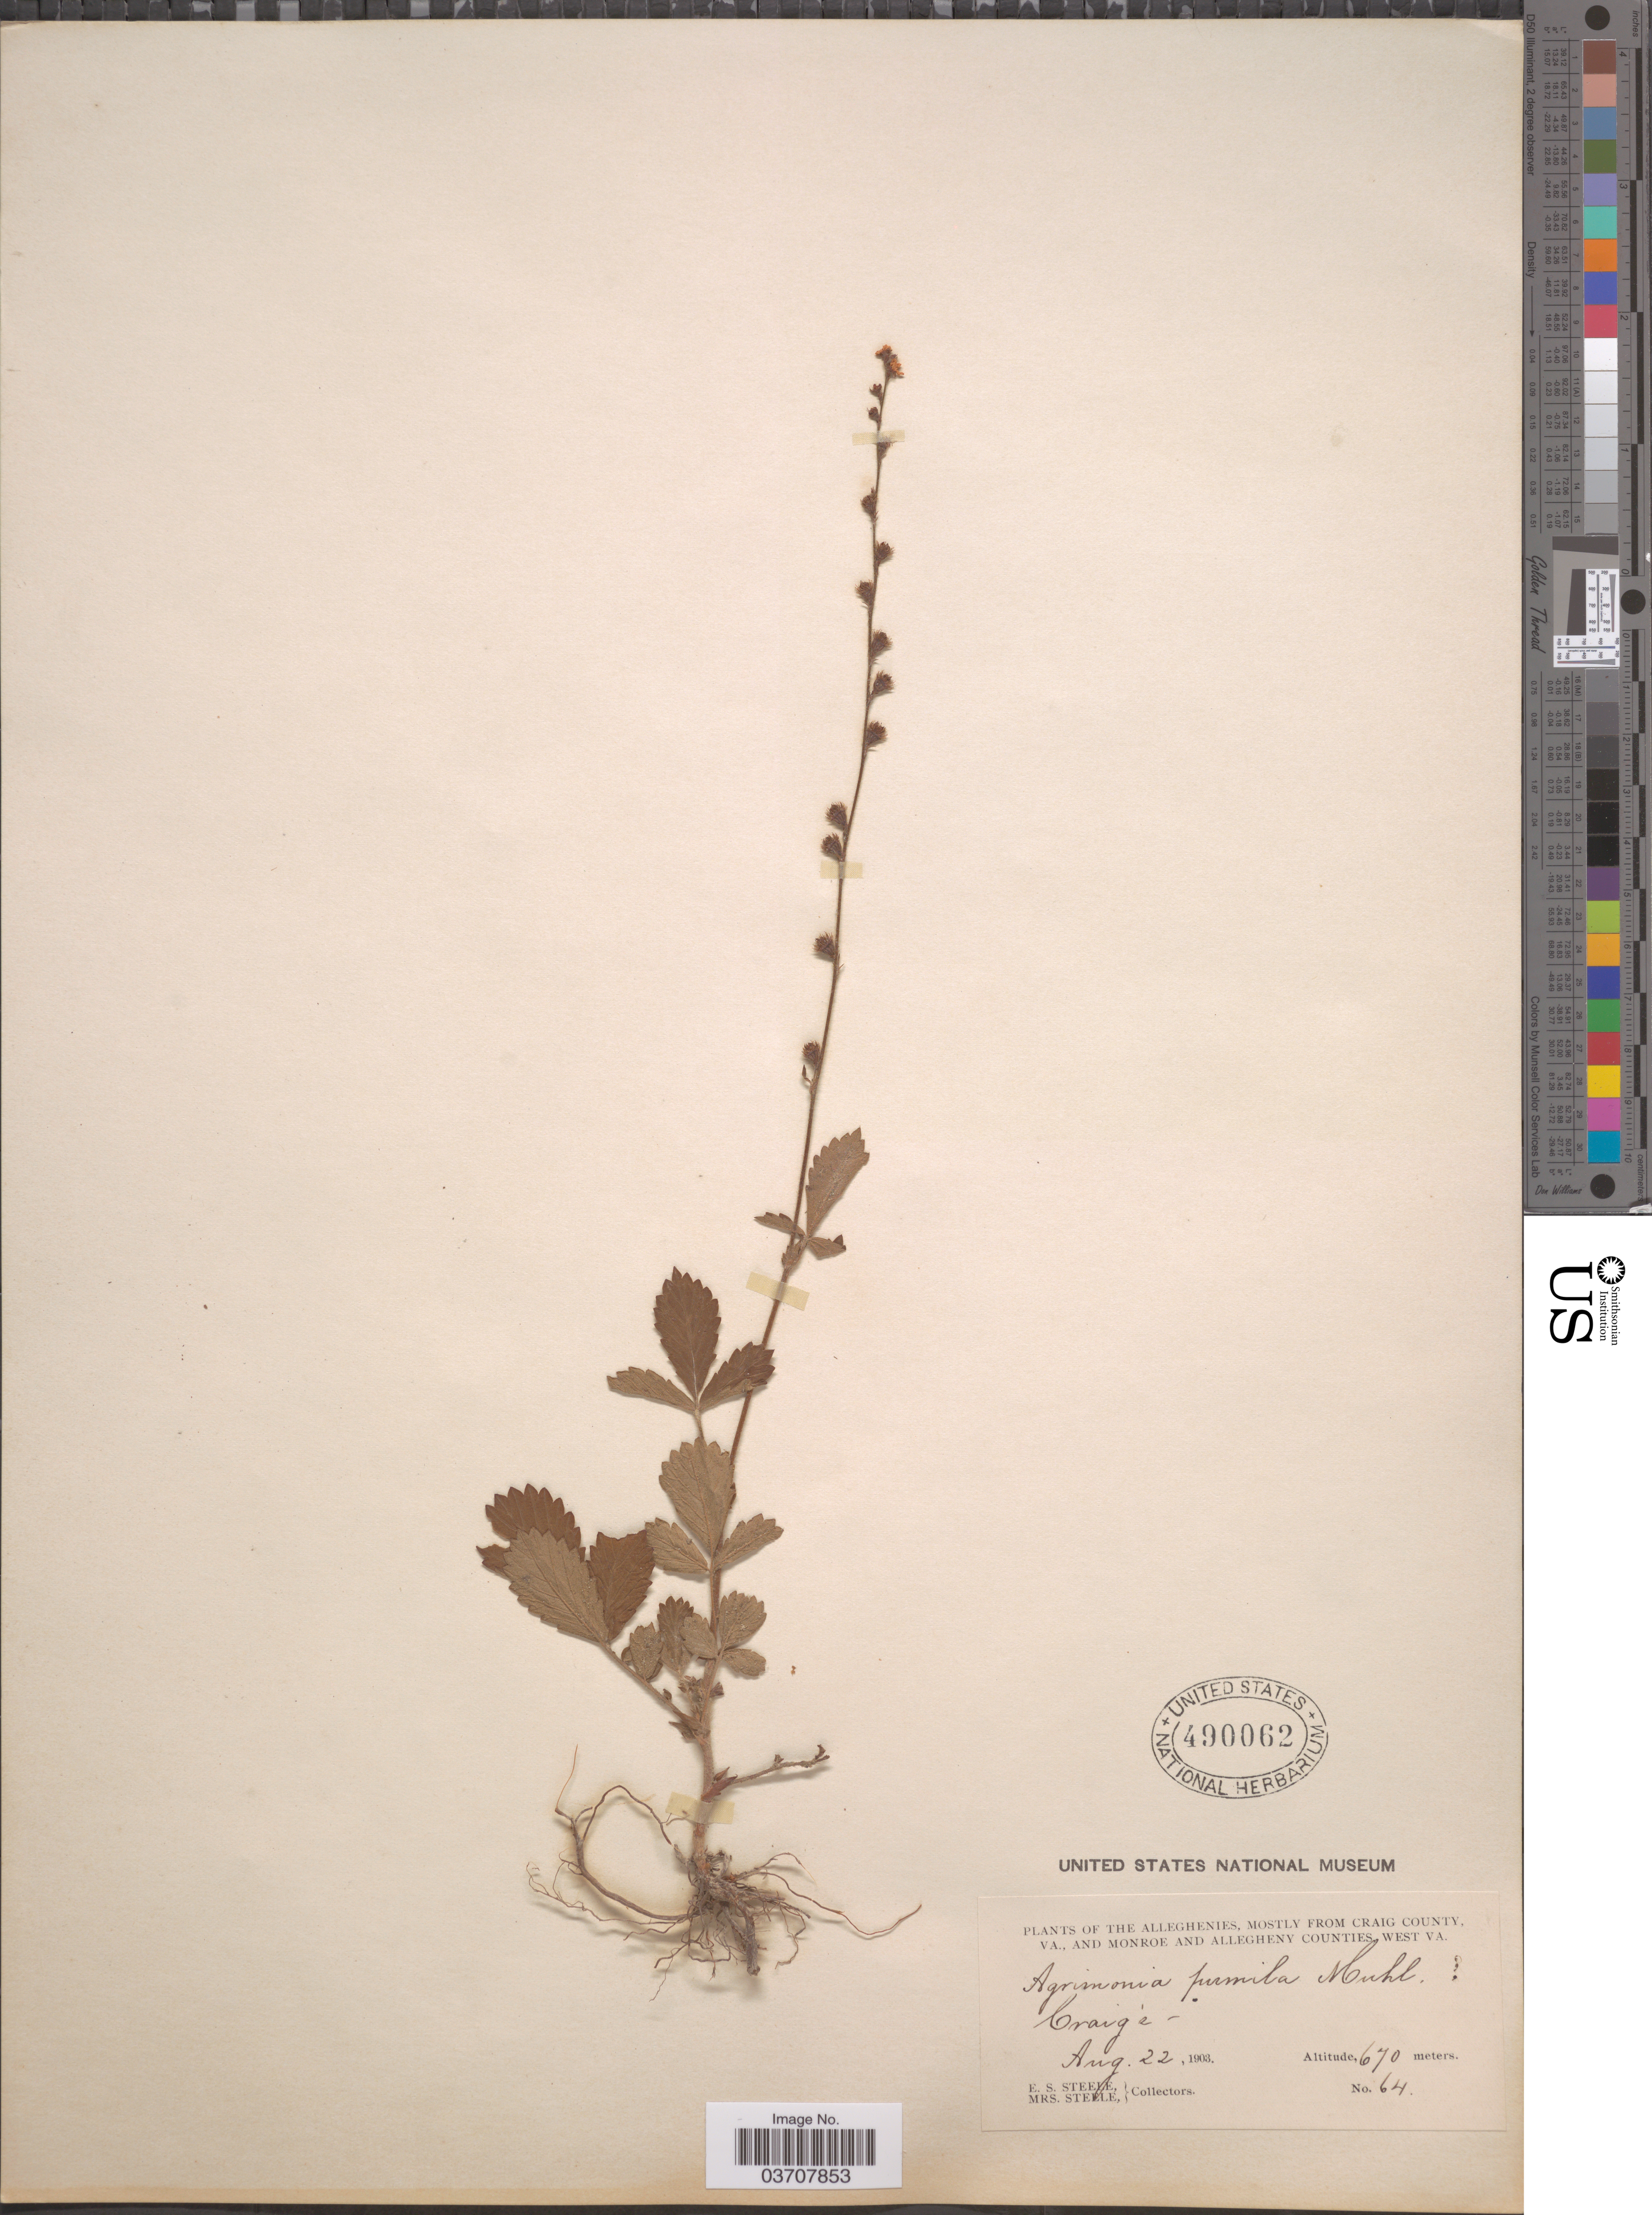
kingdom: Plantae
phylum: Tracheophyta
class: Magnoliopsida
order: Rosales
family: Rosaceae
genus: Agrimonia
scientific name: Agrimonia pubescens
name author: Wallr.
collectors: E. Steele & Mrs. E. S. Steele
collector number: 64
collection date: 1903-08-22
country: United States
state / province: Virginia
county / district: Craig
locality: The Alleghenies, mostly from Craig County, Va., and Monroe and Allegheny Counties, West Va. Craig's.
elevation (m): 670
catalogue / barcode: US 490062